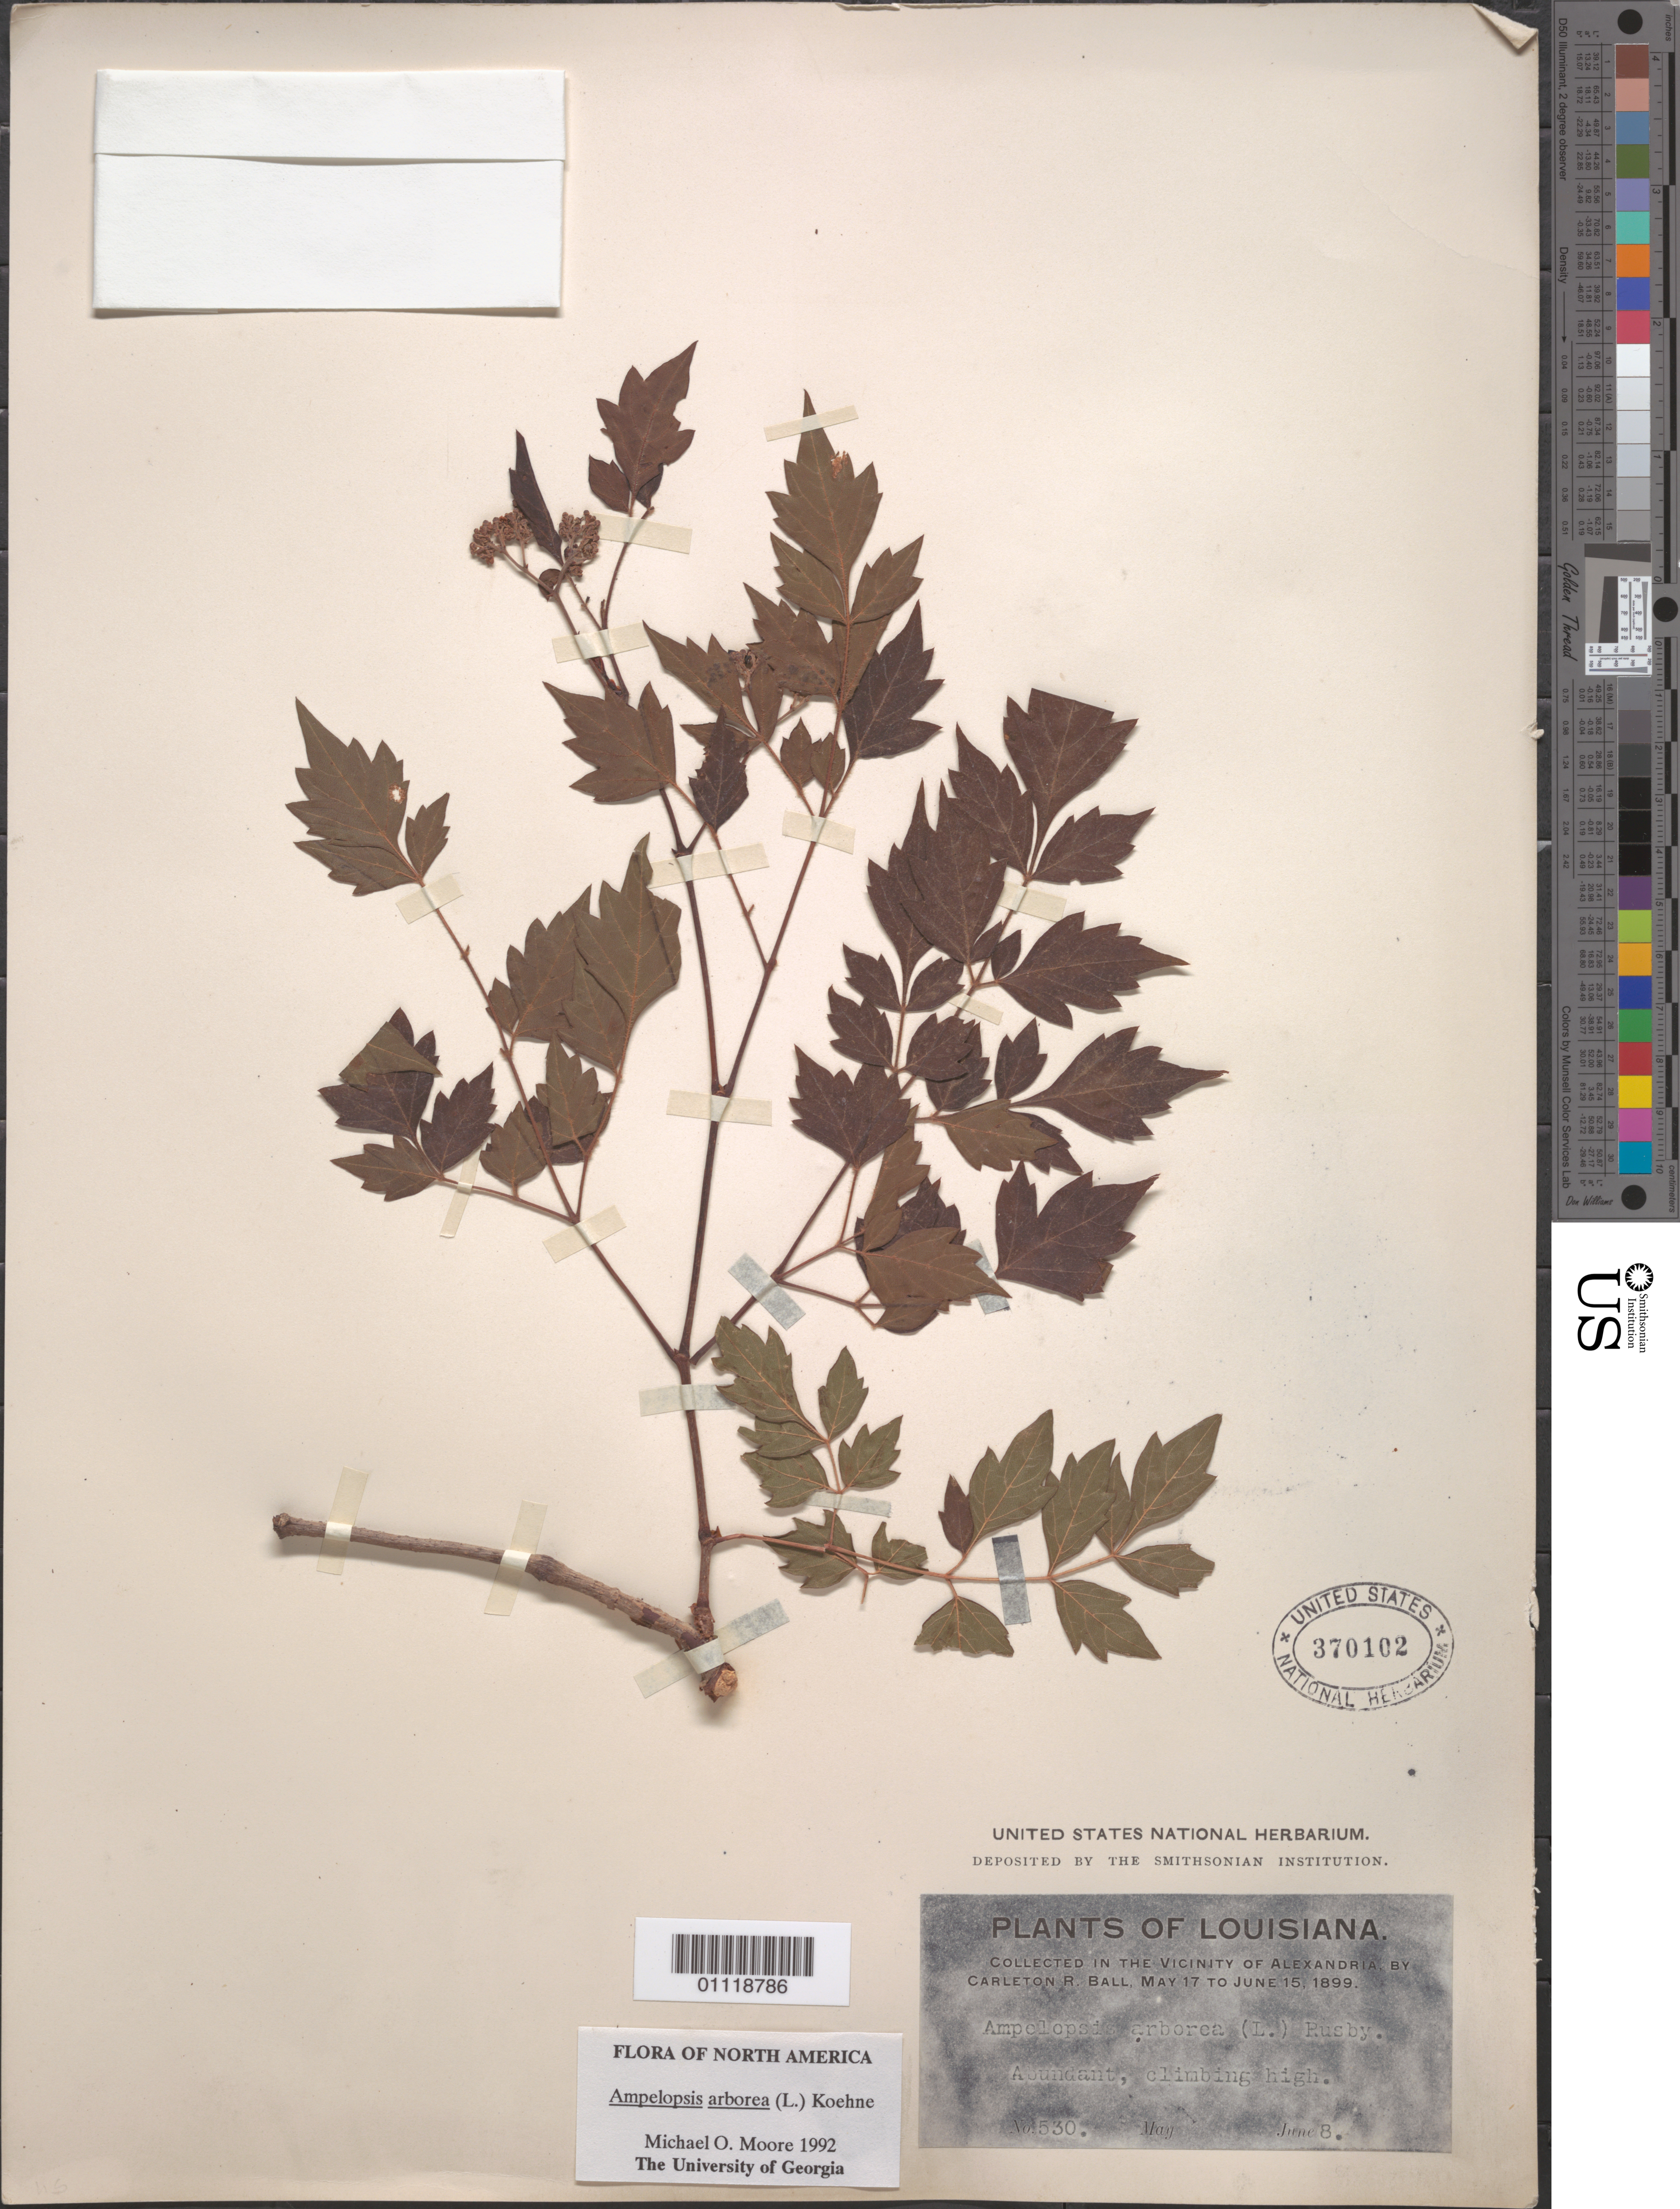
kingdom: Plantae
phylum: Tracheophyta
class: Magnoliopsida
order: Vitales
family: Vitaceae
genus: Ampelopsis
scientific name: Ampelopsis arborea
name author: (L.) Koehne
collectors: C. R. Ball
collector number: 530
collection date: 1899-05-17/1899-06-15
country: United States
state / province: Louisiana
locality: Vicinity of Alexandria.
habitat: Abundant, climbing high.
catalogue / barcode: US 370102